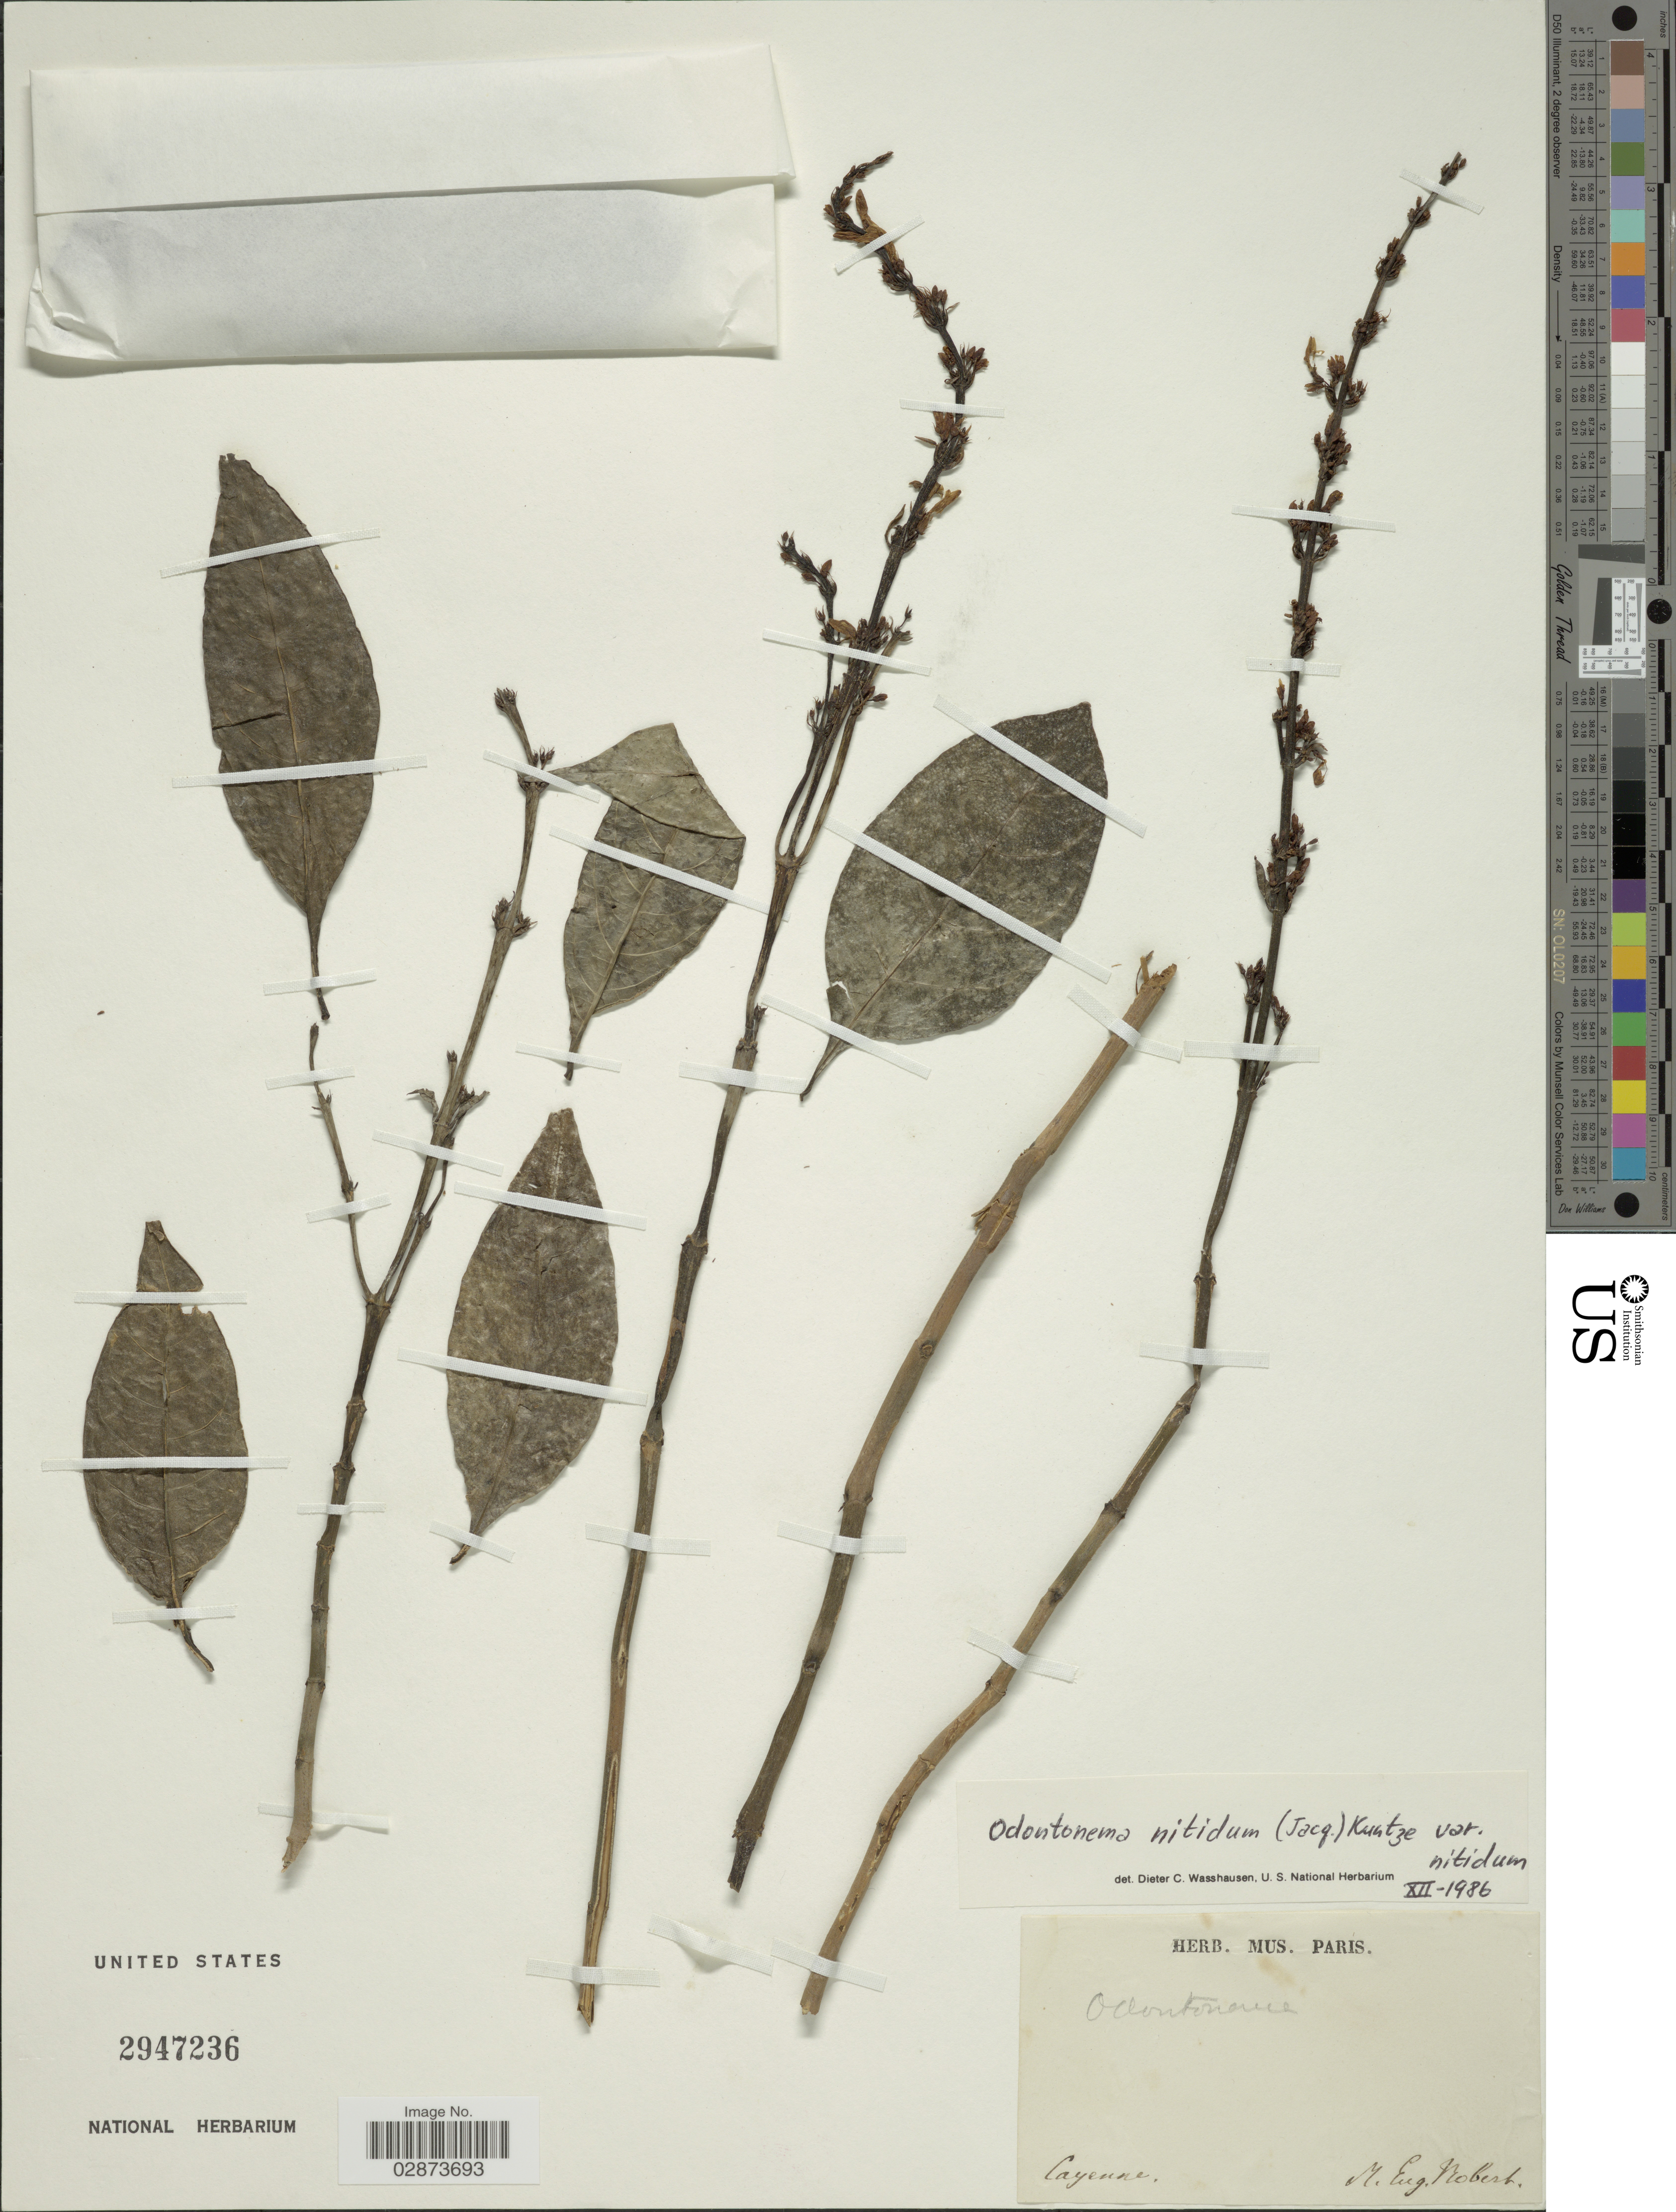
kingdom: Plantae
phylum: Tracheophyta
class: Magnoliopsida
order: Lamiales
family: Acanthaceae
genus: Odontonema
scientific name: Odontonema nitidum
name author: (Jacq.) Kuntze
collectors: M. Robert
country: French Guiana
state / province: Cayenne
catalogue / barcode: US 2947236